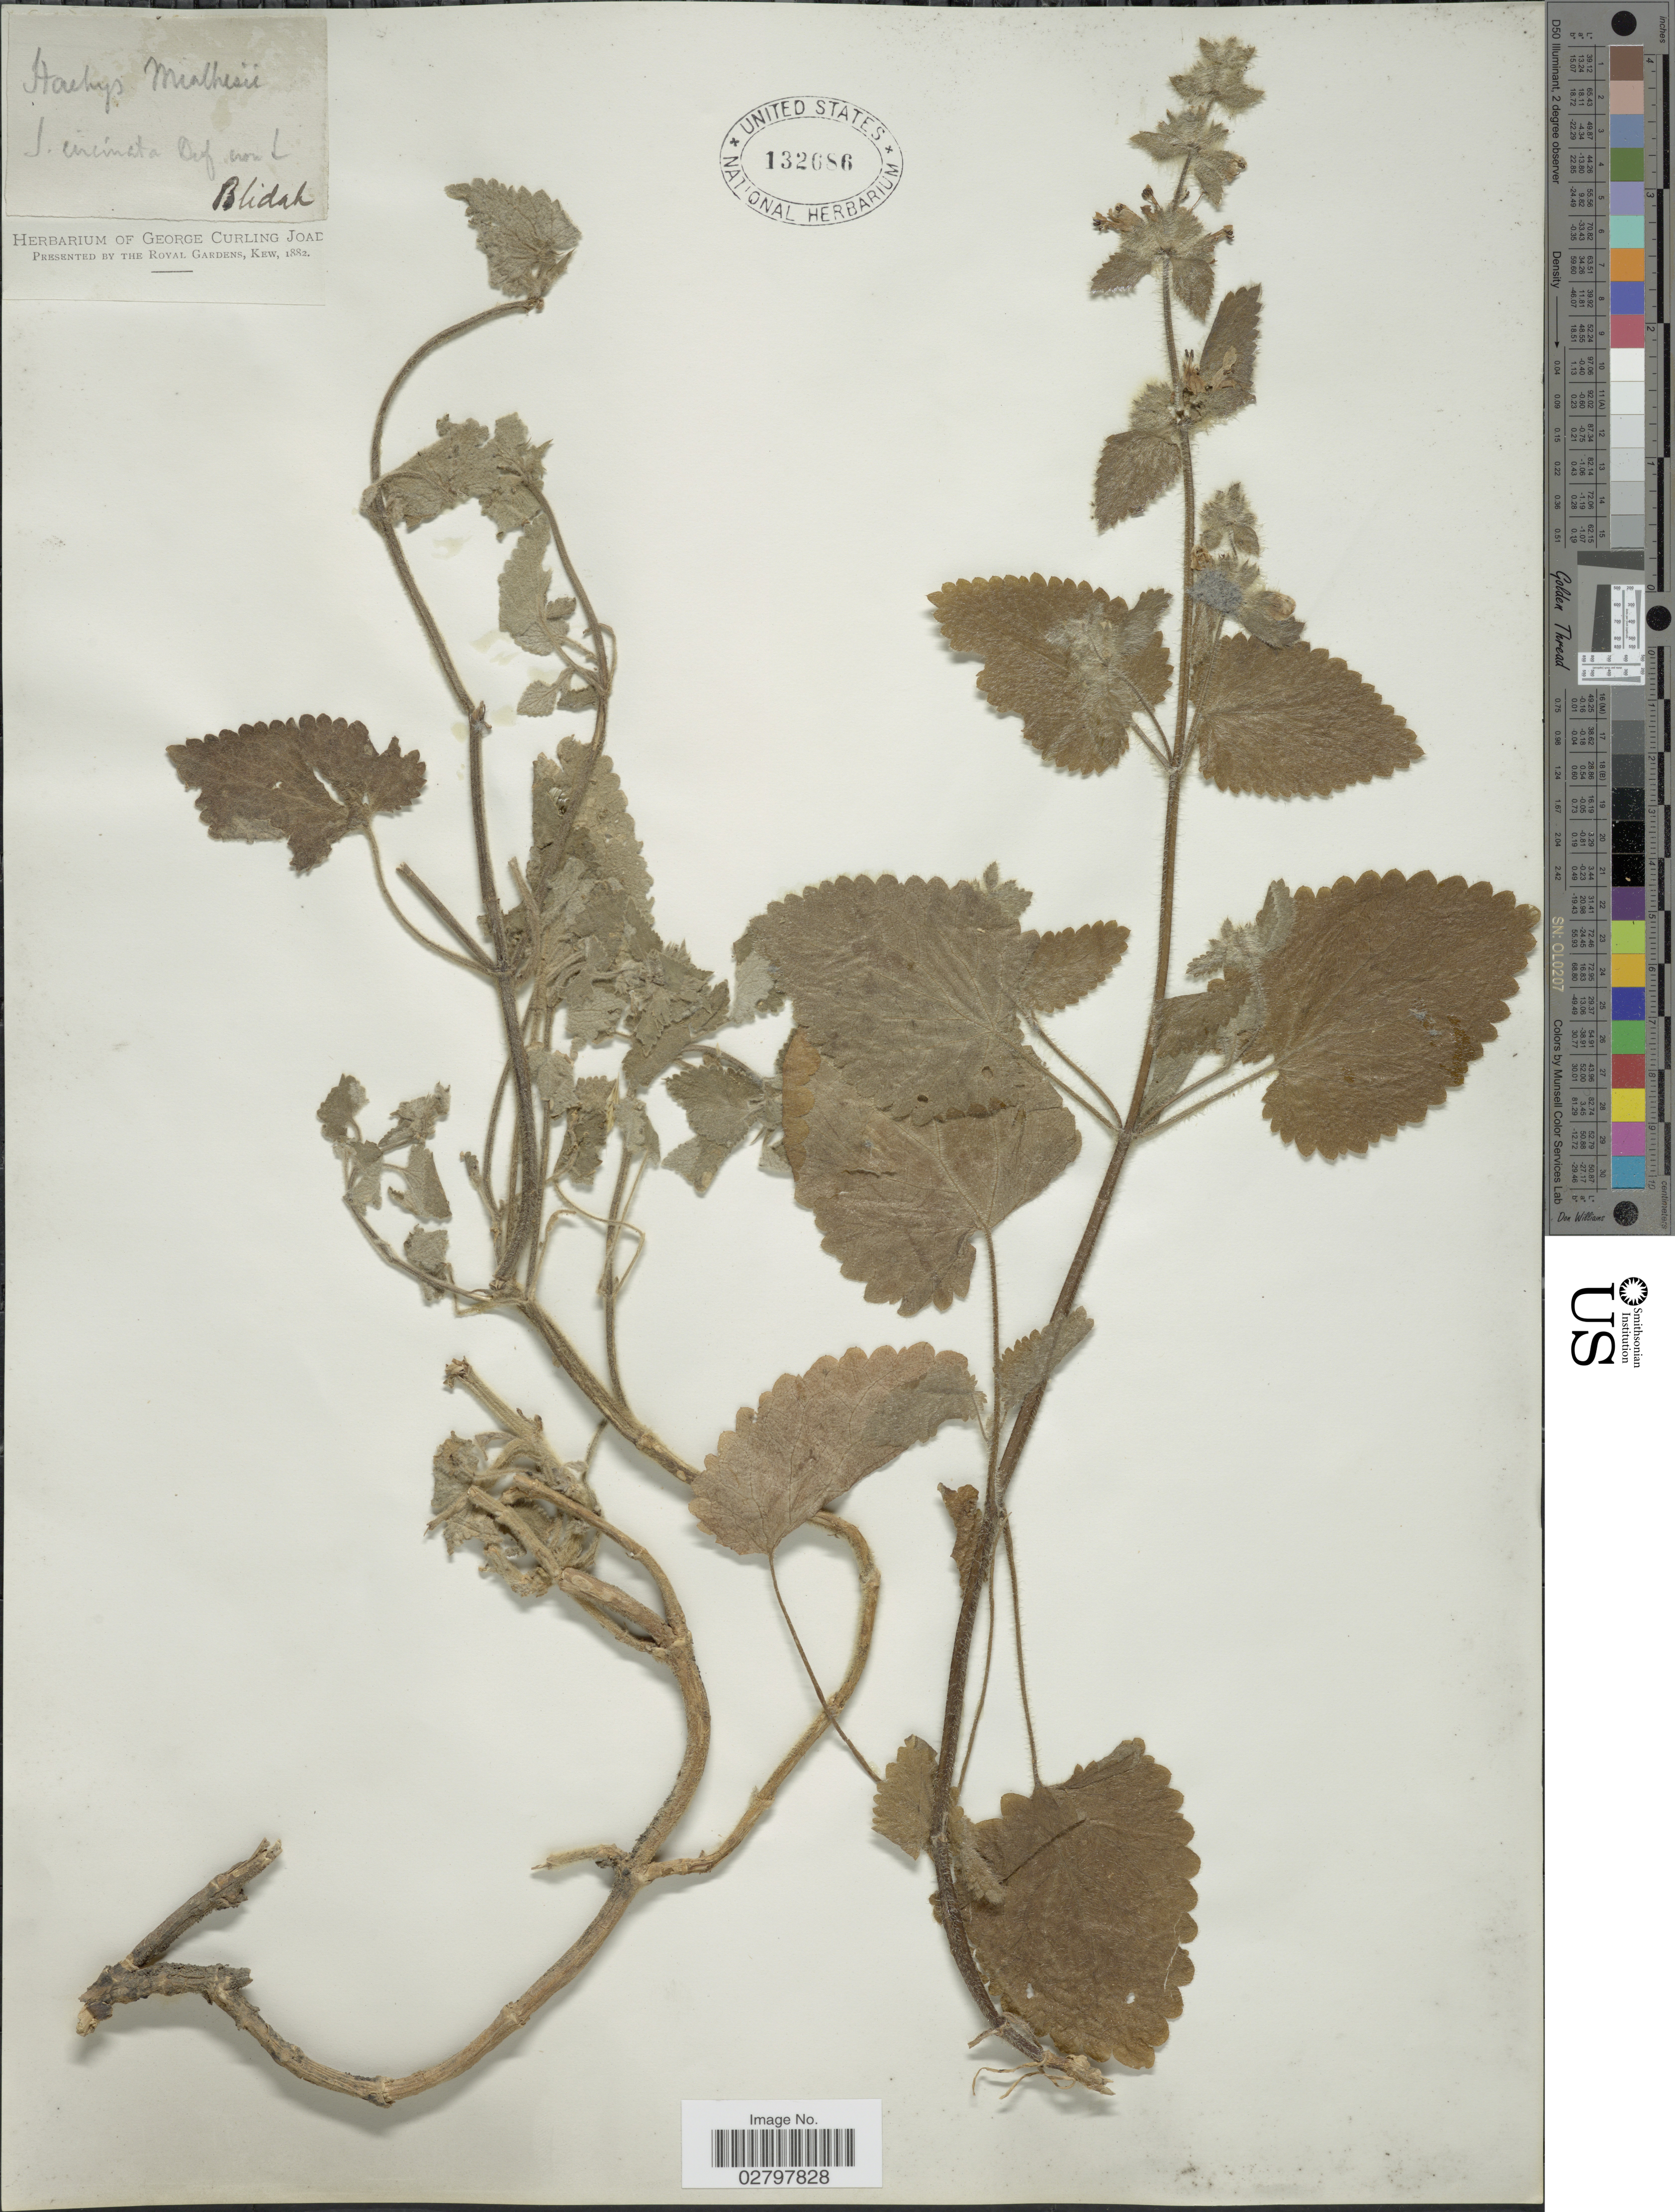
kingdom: Plantae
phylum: Tracheophyta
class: Magnoliopsida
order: Lamiales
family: Lamiaceae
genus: Stachys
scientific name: Stachys mialhesii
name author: Noë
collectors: Blidah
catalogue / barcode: US 132686